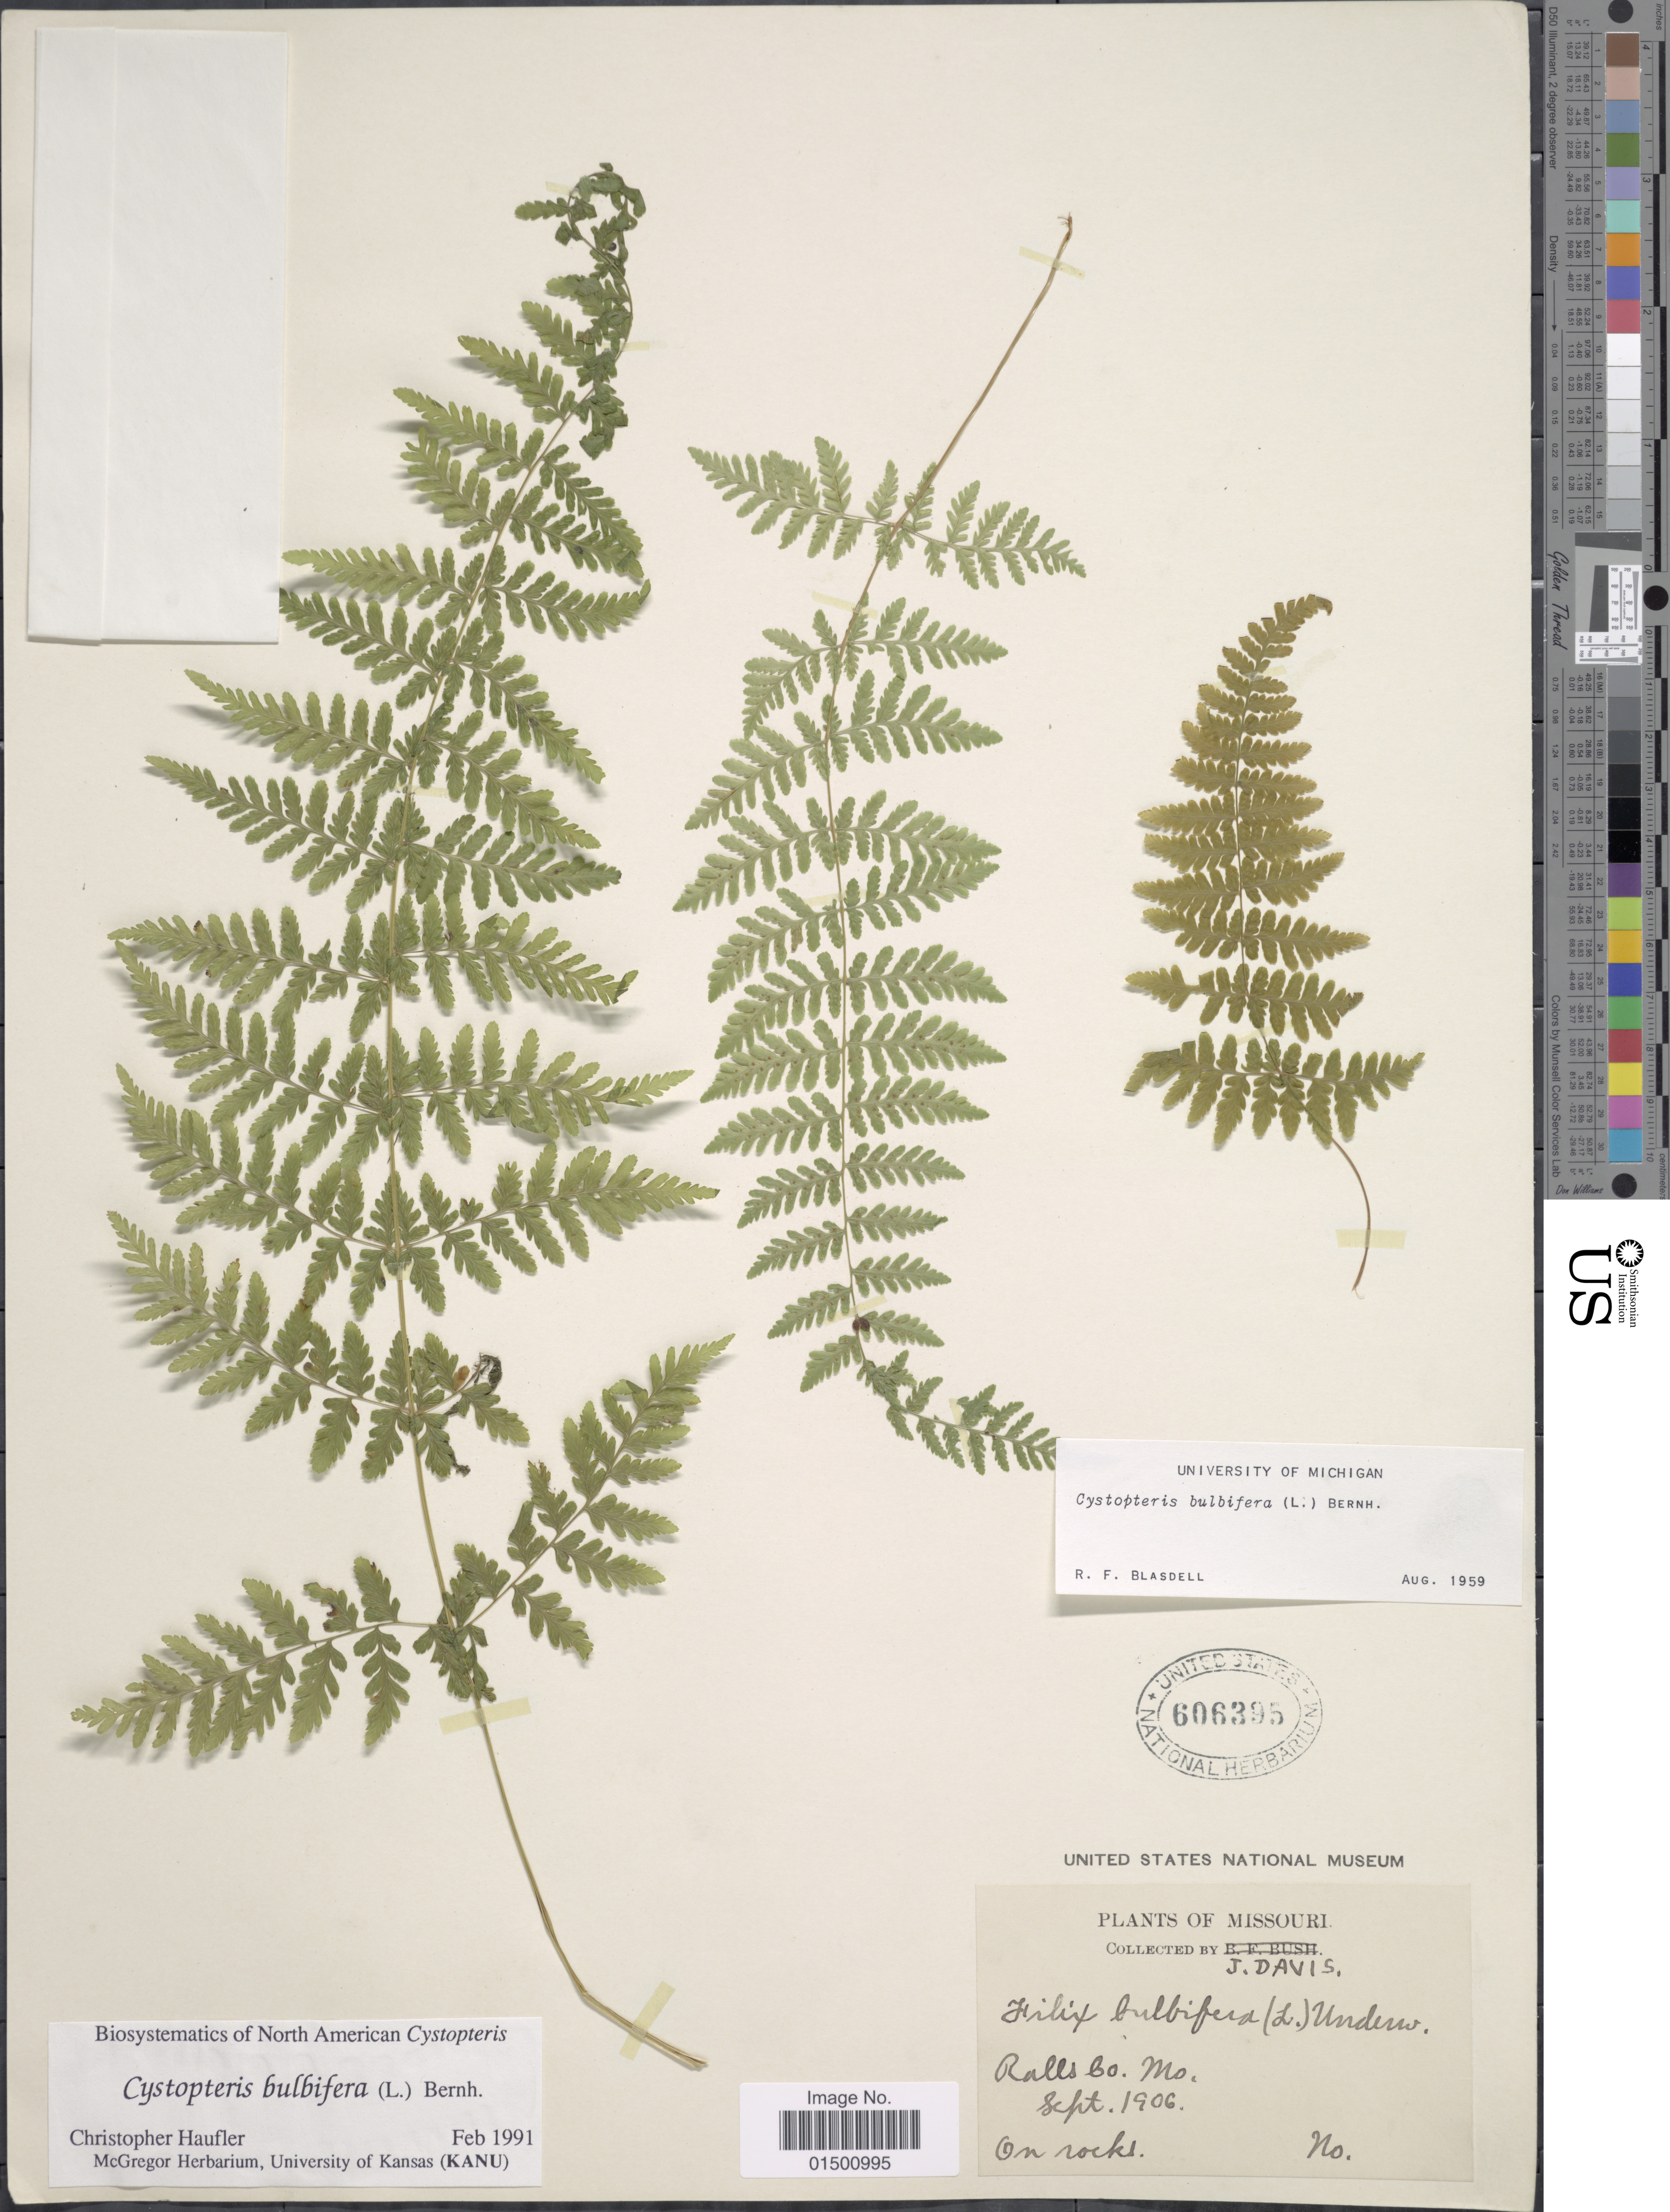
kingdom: Plantae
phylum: Tracheophyta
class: Polypodiopsida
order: Polypodiales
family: Cystopteridaceae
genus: Cystopteris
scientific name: Cystopteris bulbifera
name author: (L.) Bernh.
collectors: J. Davis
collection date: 1906-09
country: United States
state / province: Missouri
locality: Ralls Co.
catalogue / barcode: US 606395